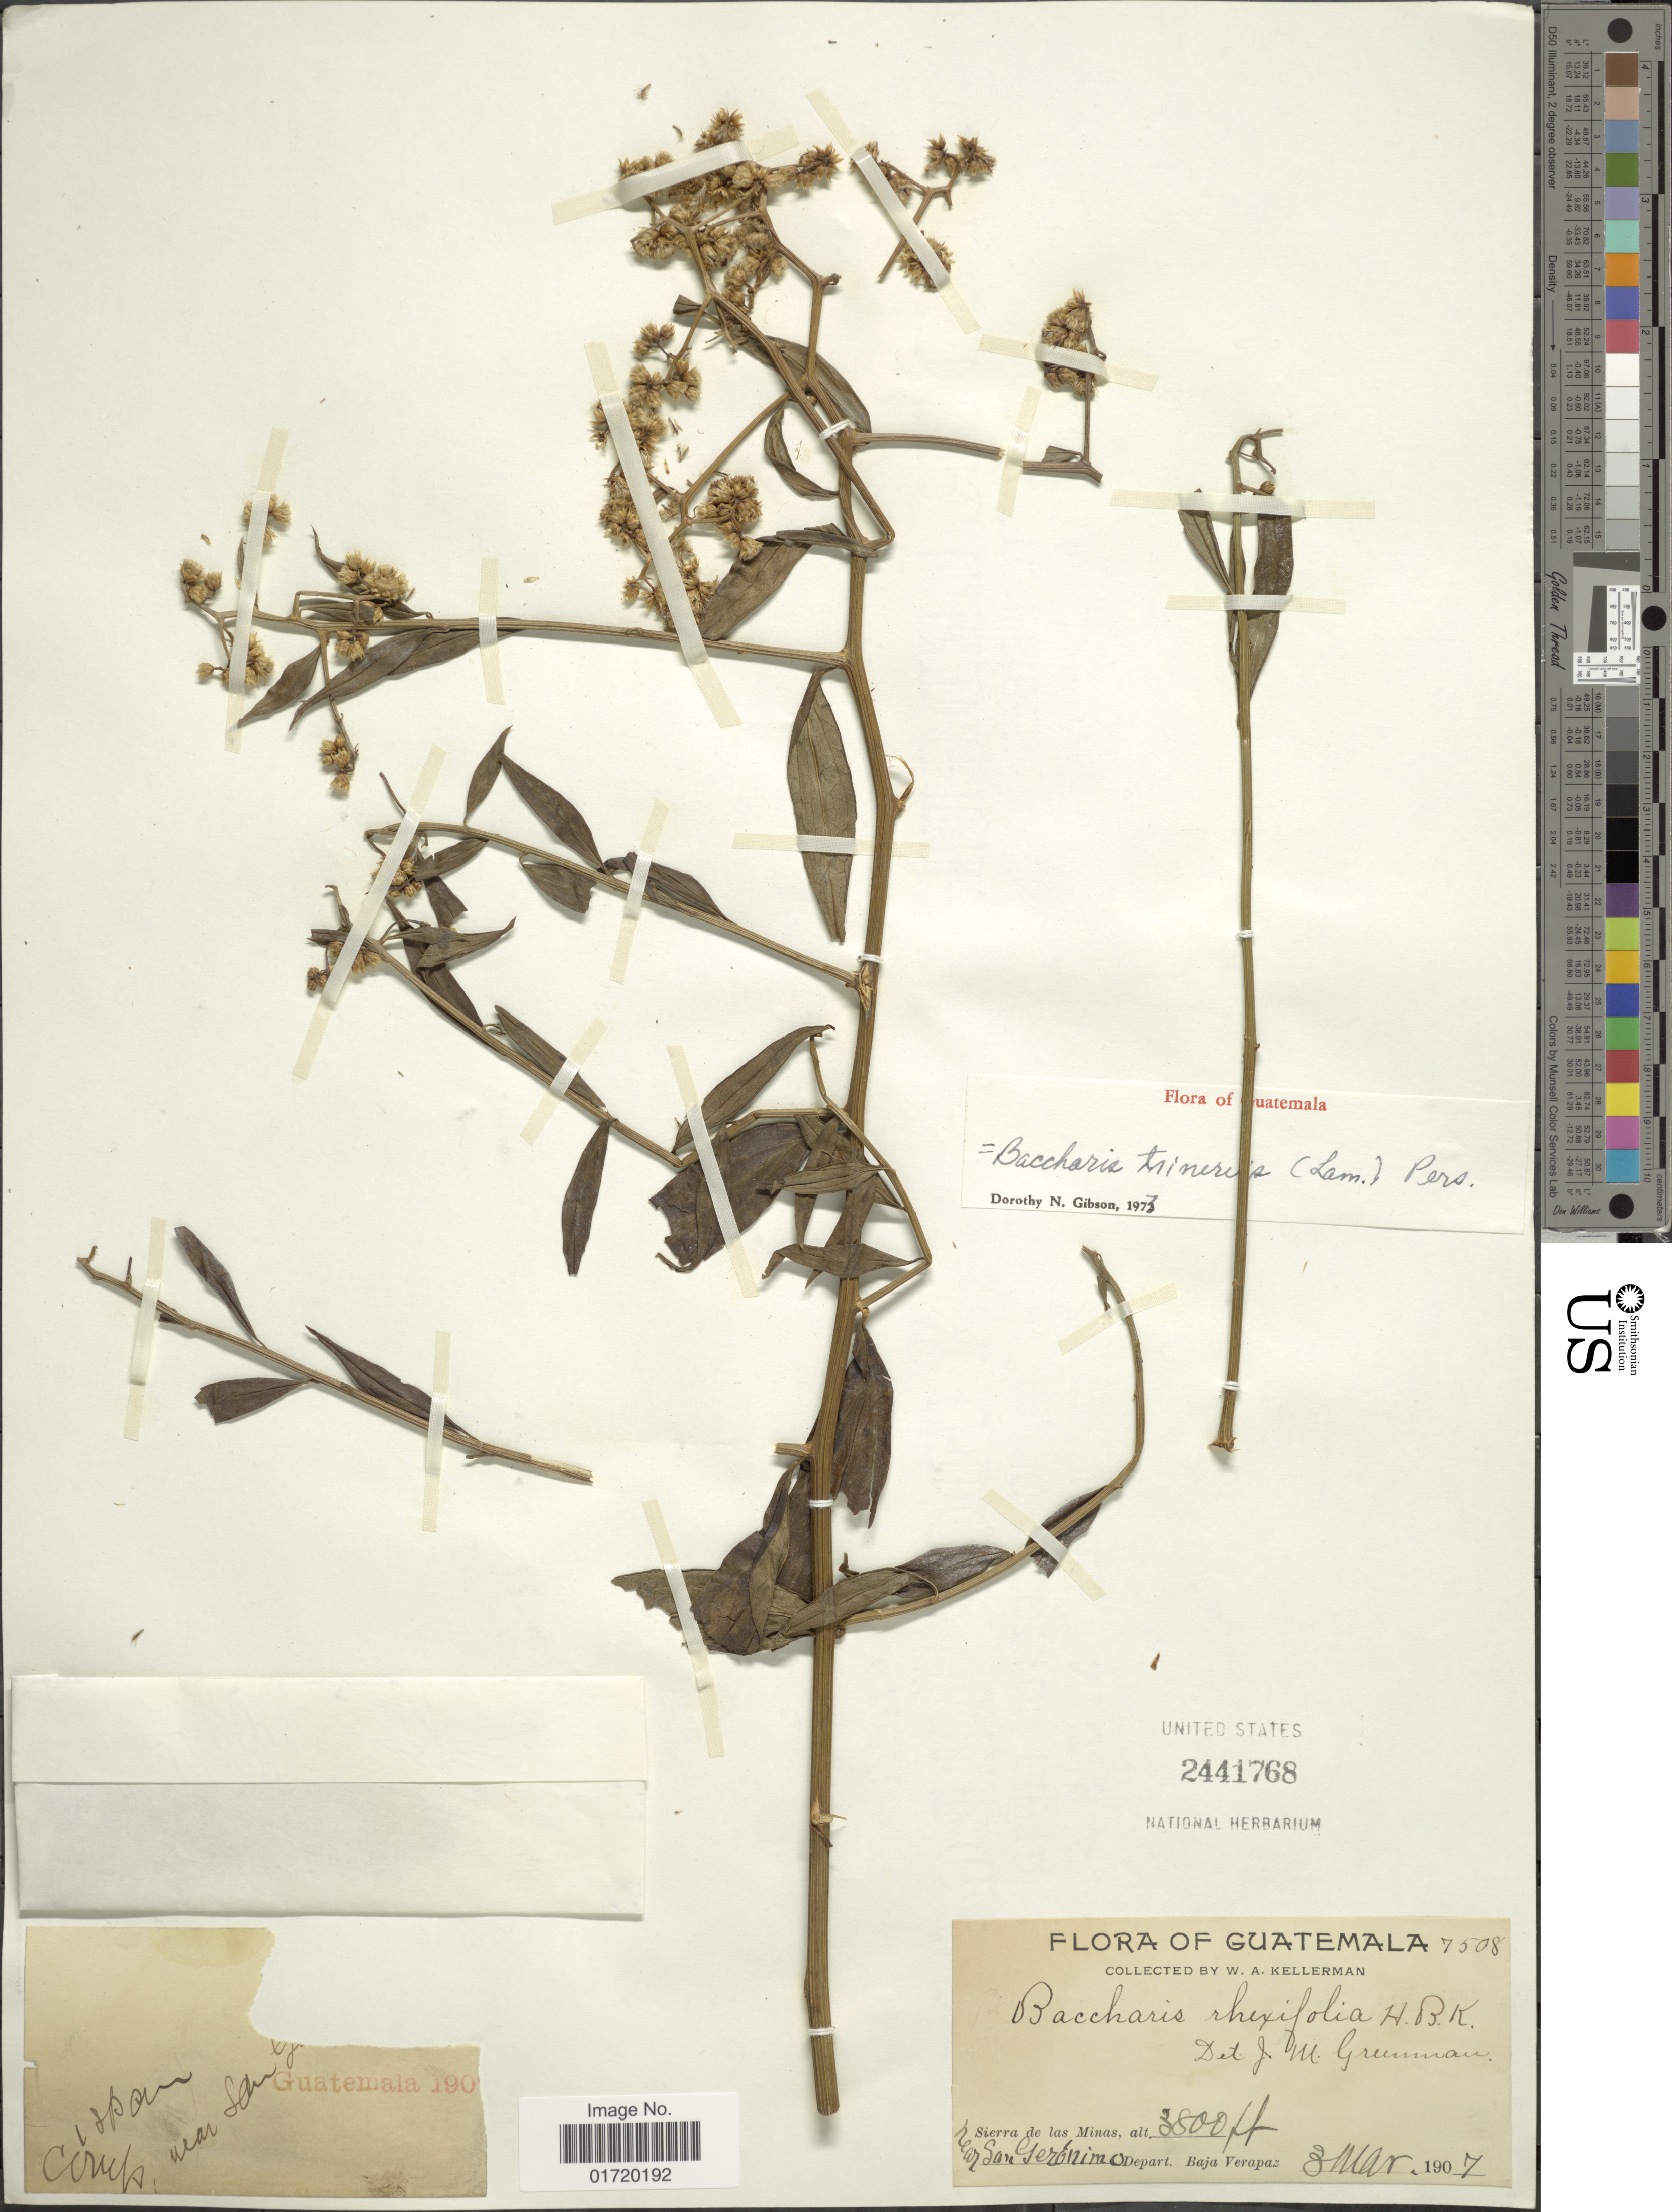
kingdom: Plantae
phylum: Tracheophyta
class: Magnoliopsida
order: Asterales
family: Asteraceae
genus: Baccharis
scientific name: Baccharis trinervis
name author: (Lam.) Pers.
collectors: W. Kellerman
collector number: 7508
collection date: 1907-03-03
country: Guatemala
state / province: Baja Verapaz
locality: Sierra de las Minas, near San Geronimo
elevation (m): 1158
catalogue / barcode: US 2441768